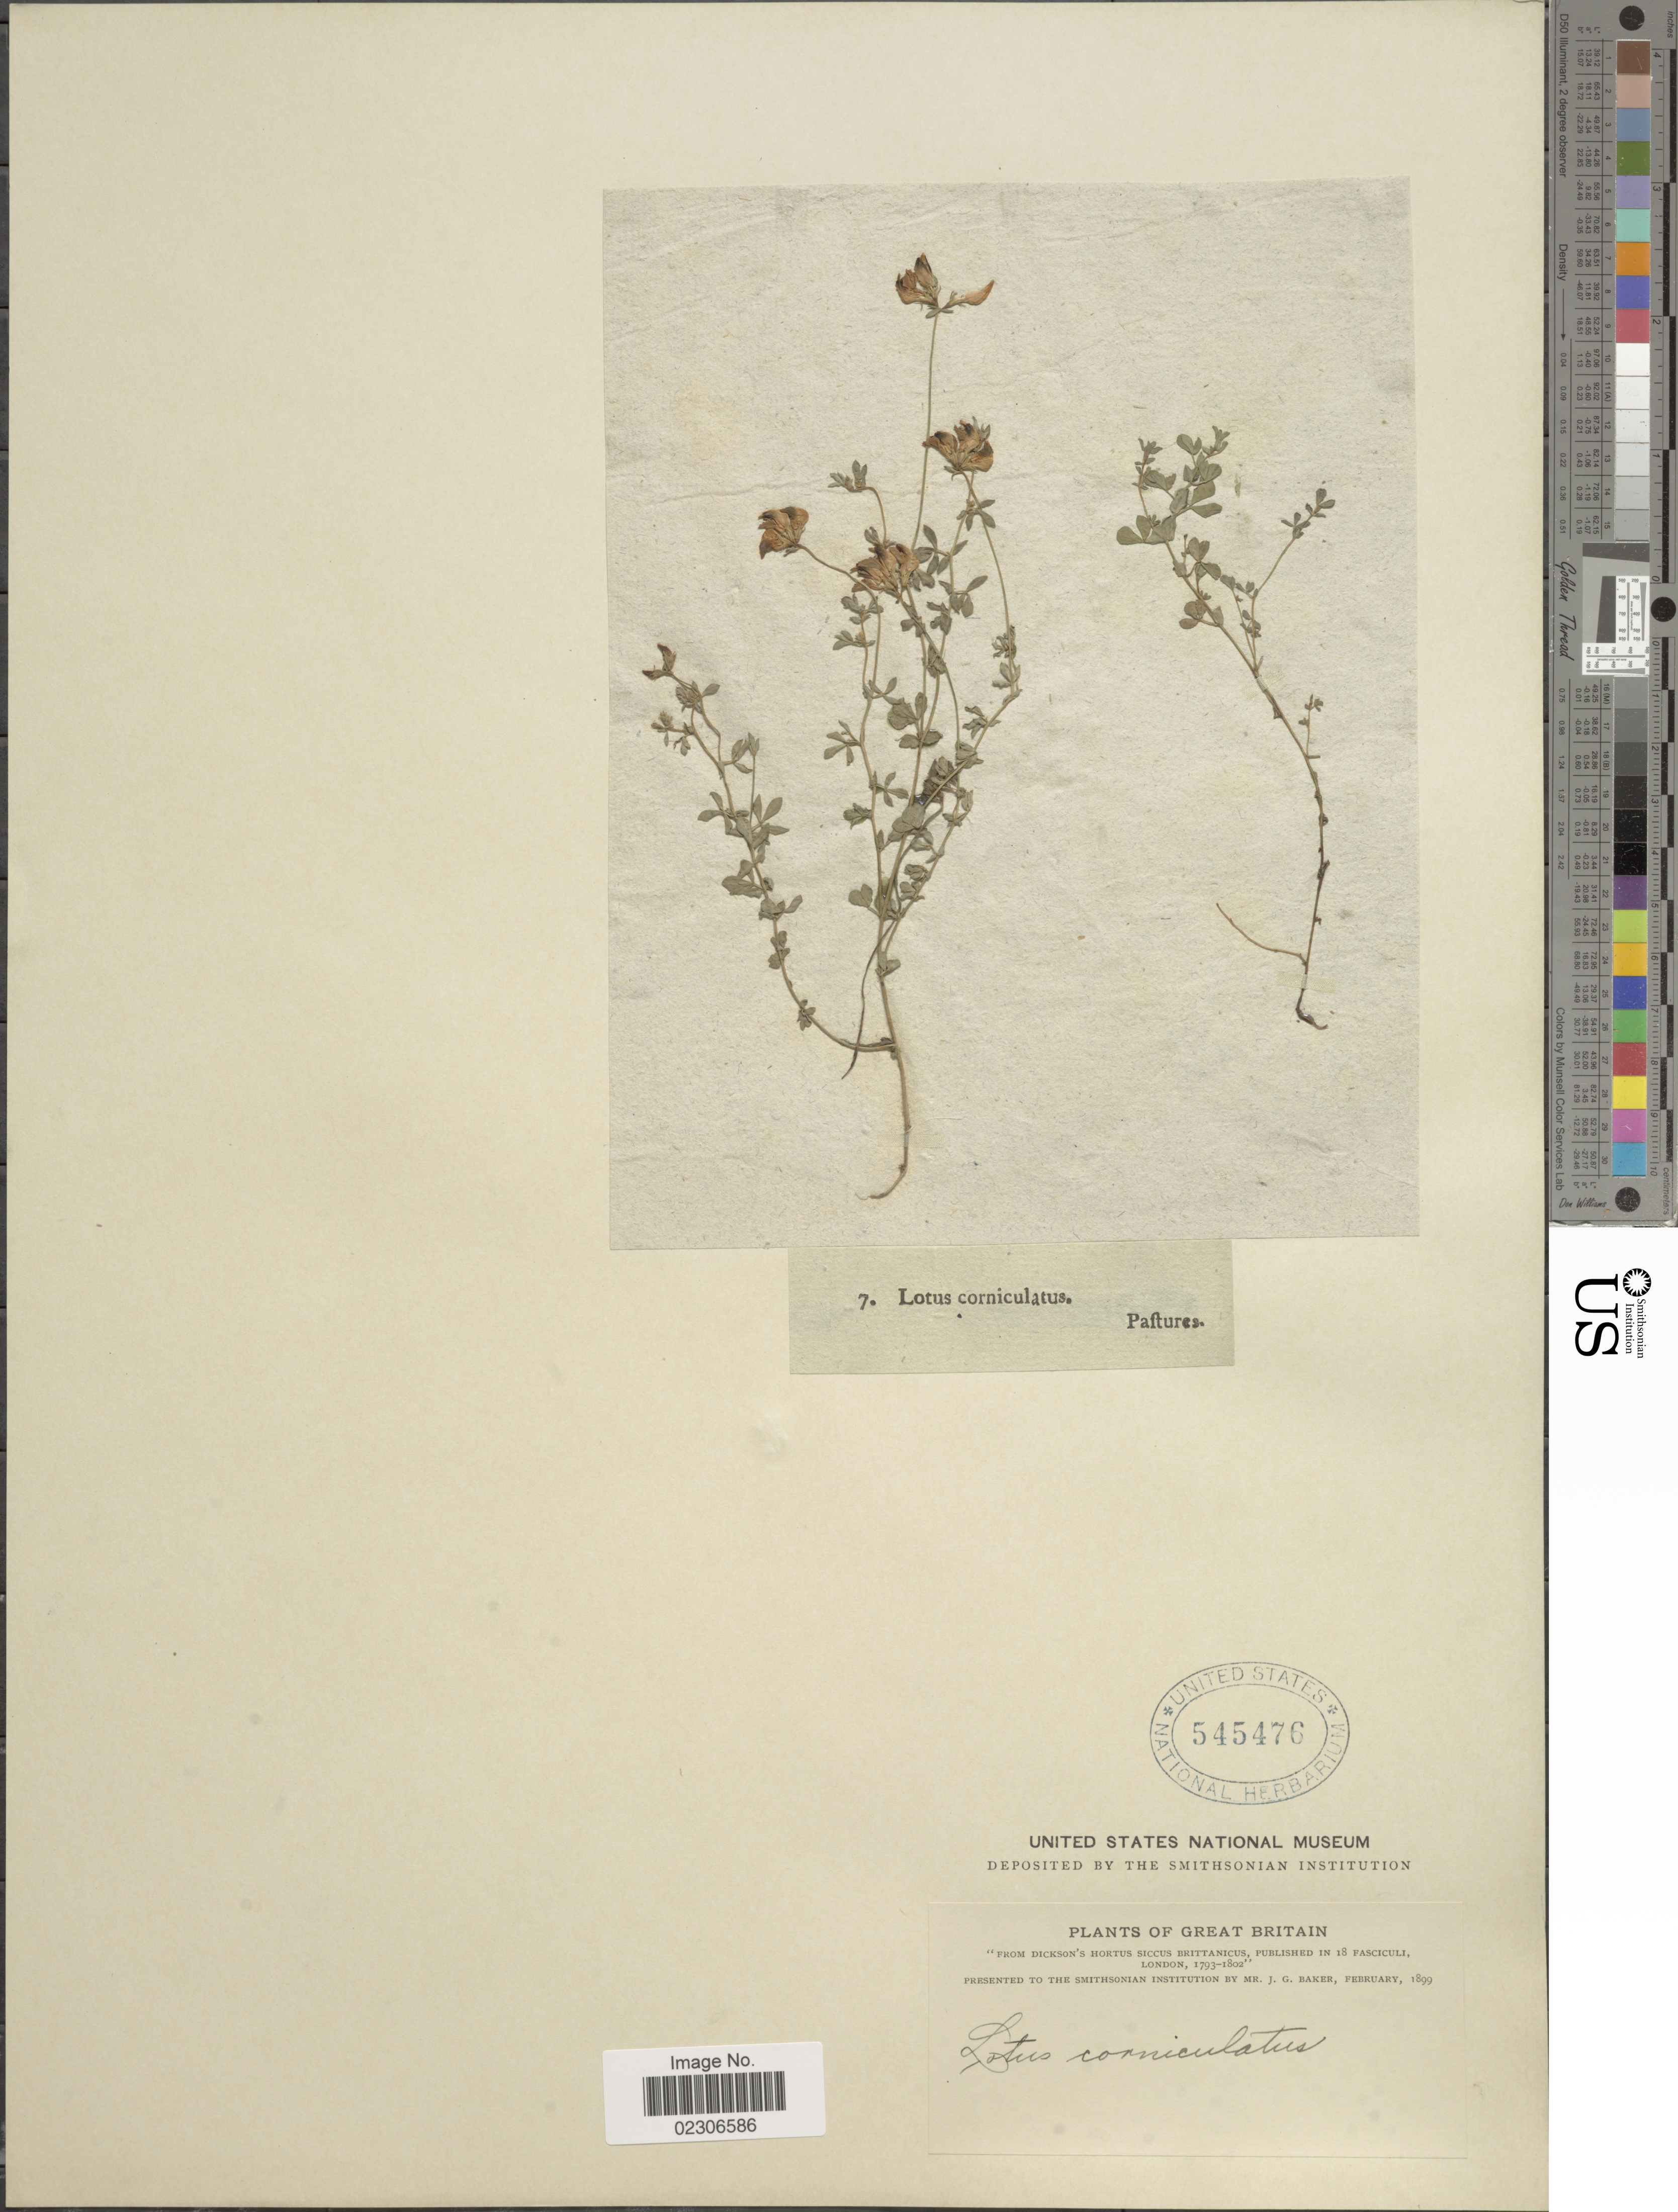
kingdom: Plantae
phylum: Tracheophyta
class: Magnoliopsida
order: Fabales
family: Fabaceae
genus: Lotus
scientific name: Lotus corniculatus var. alpinus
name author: Ser.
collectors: J. G. Baker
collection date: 1899-02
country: United Kingdom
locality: Great Britain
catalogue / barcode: US 545476